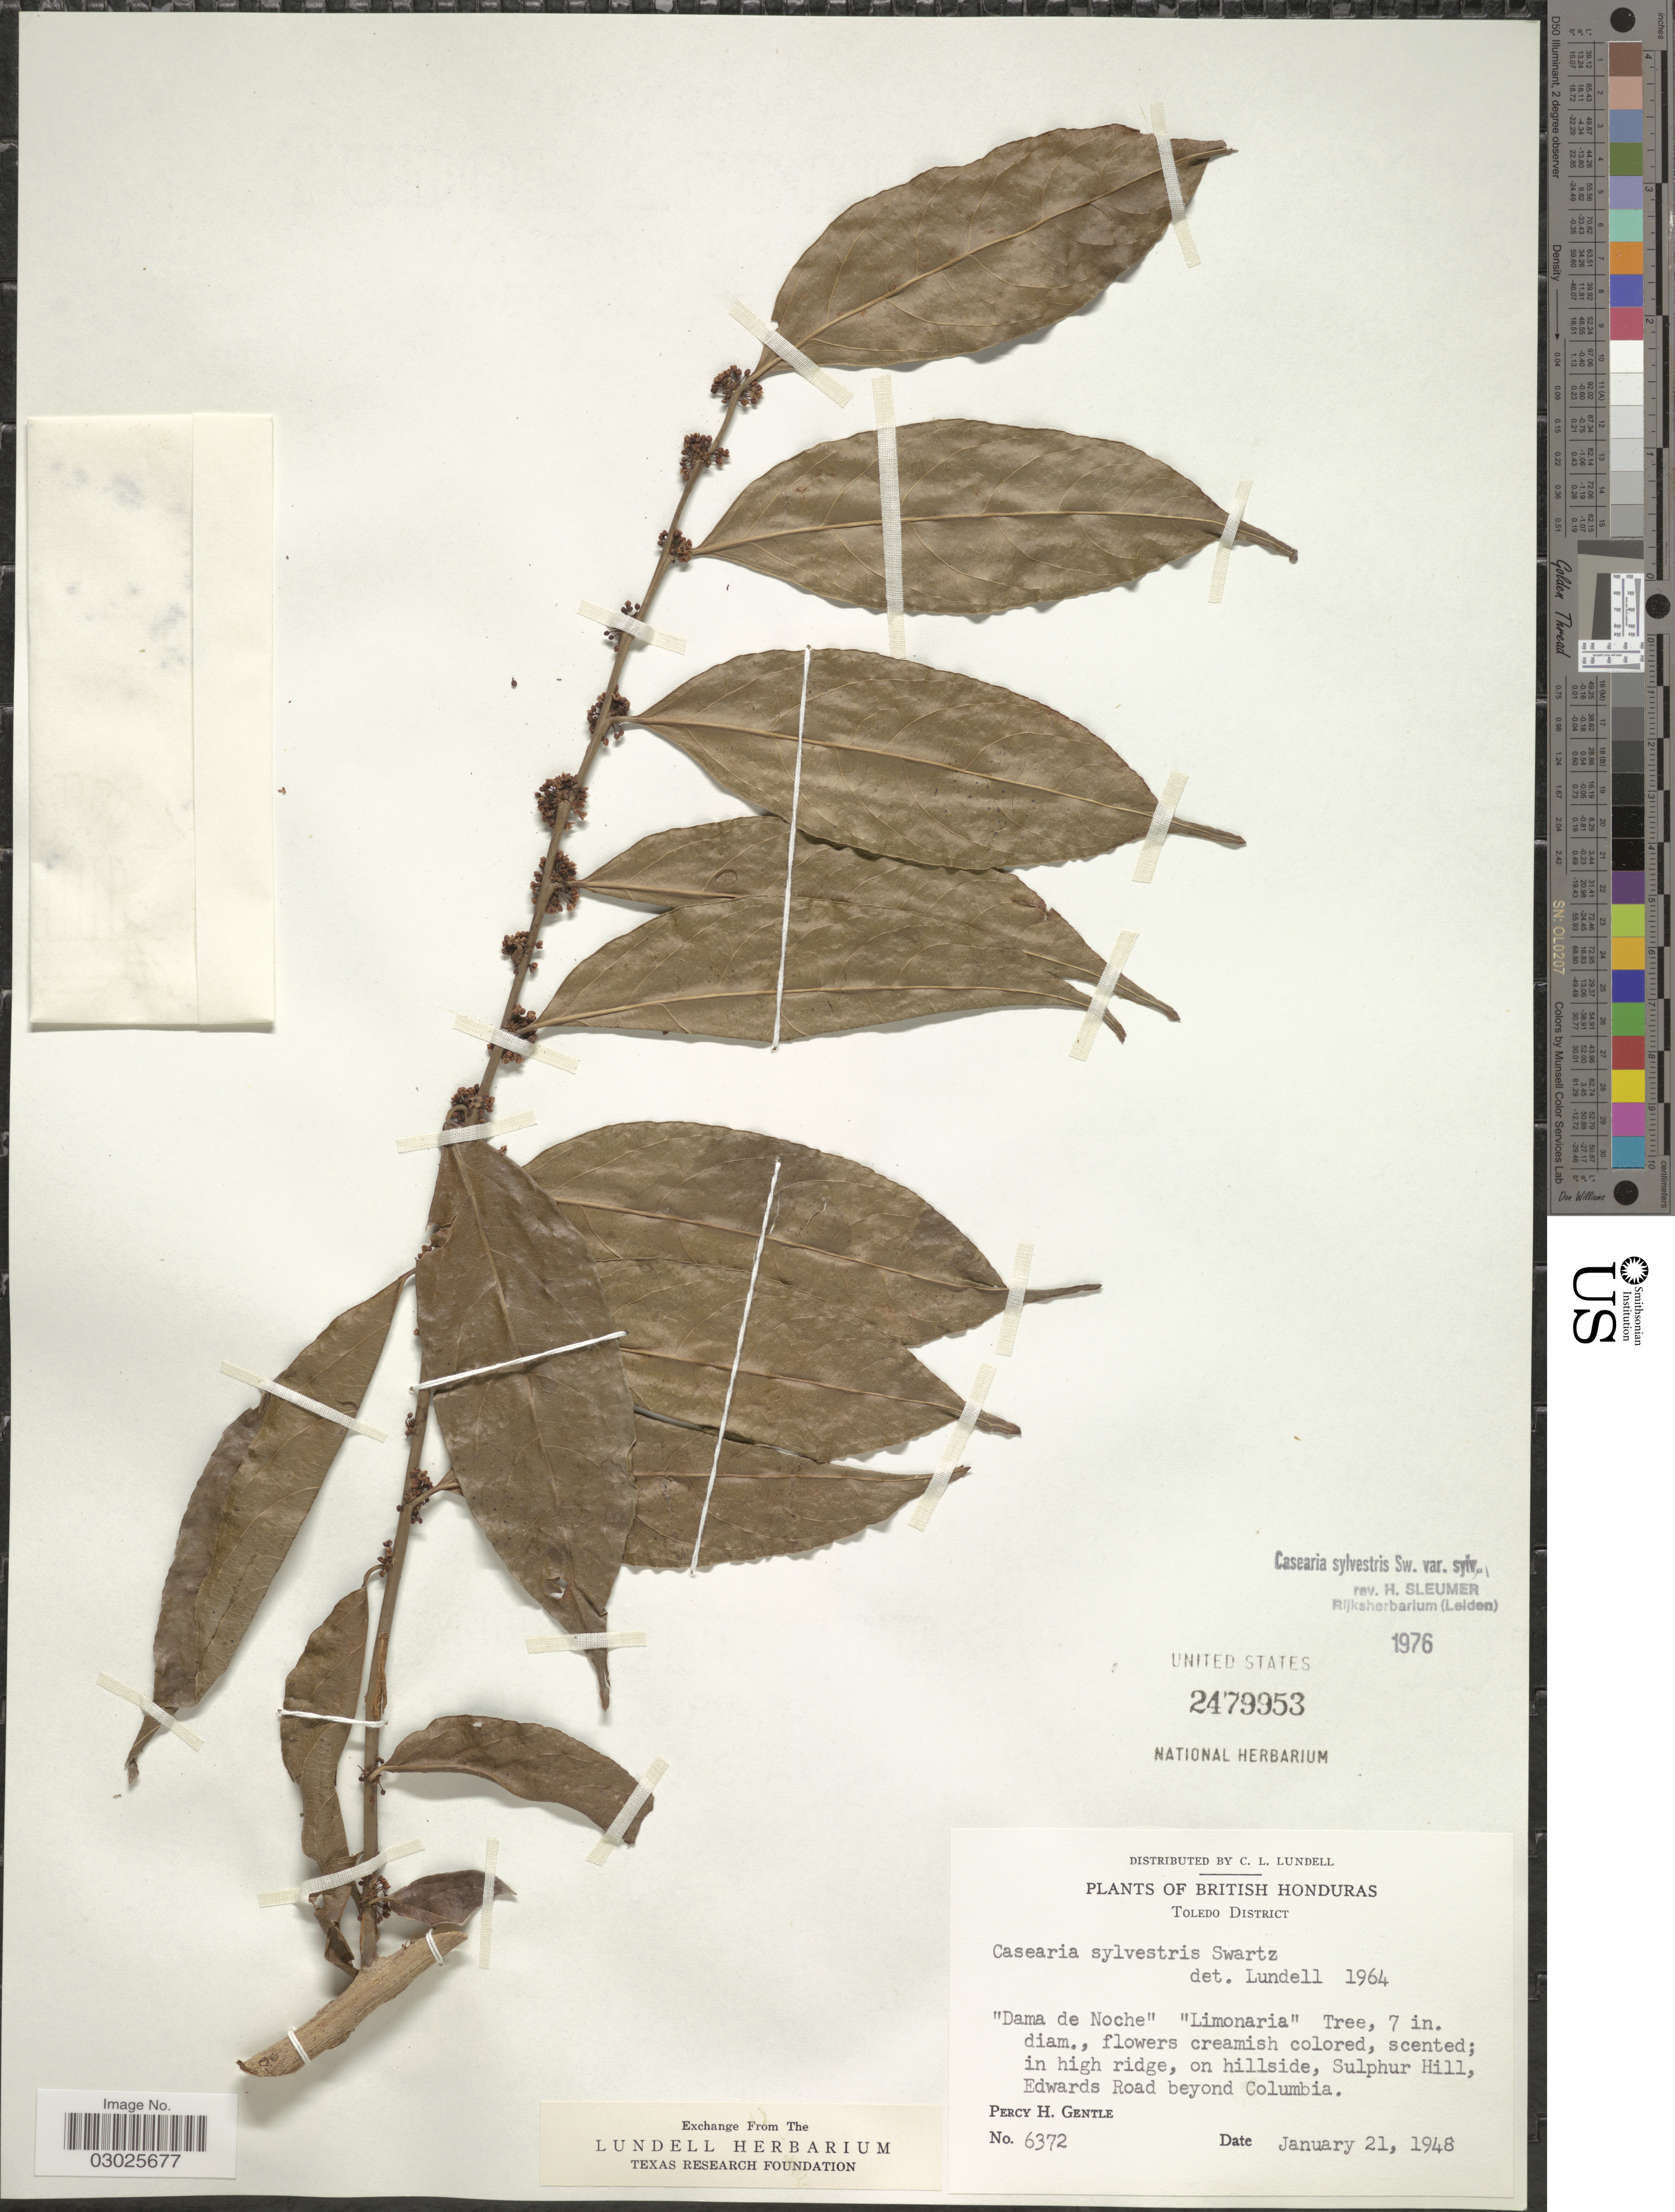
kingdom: Plantae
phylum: Tracheophyta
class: Magnoliopsida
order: Malpighiales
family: Salicaceae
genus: Casearia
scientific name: Casearia sylvestris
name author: Sw.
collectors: P. H. Gentle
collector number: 6372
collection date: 1948-01-21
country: Belize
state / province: Toledo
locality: British Honduras. Toledo District. Sulphur Hill, Edwards Road beyond Columbia.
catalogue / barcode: US 2479953